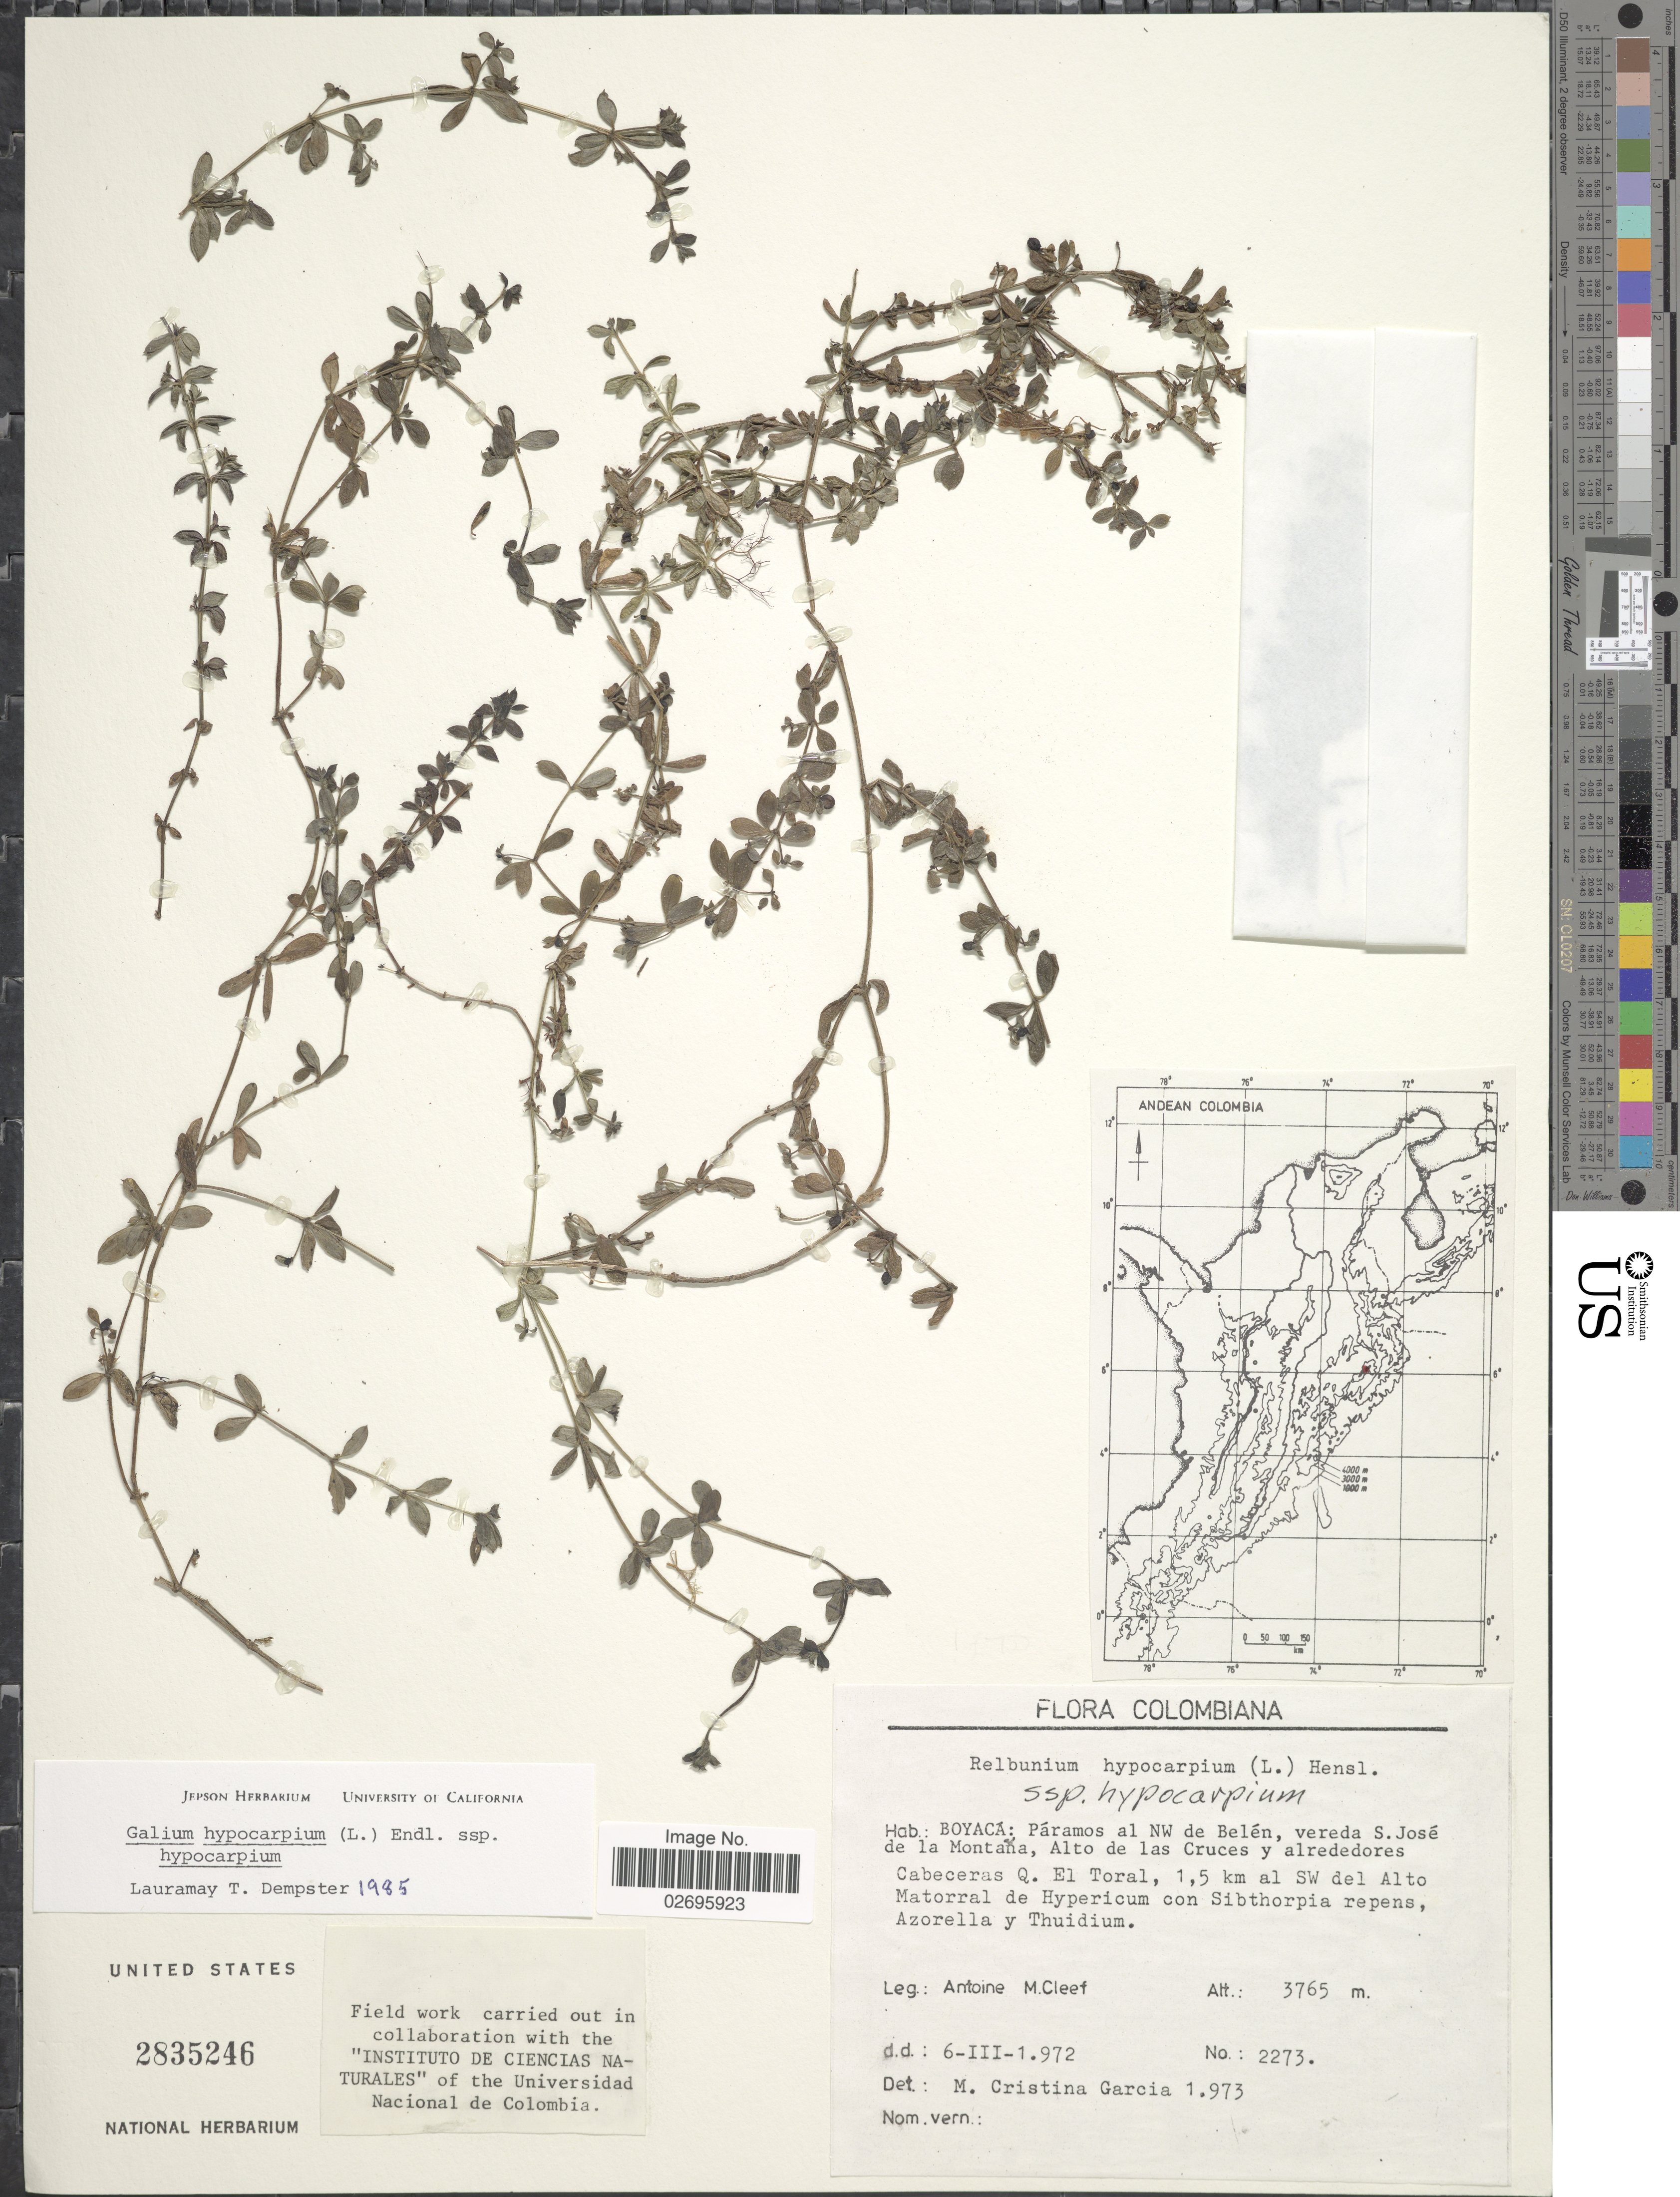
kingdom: Plantae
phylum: Tracheophyta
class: Magnoliopsida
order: Gentianales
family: Rubiaceae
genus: Galium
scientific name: Galium hypocarpium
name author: (L.) Endl. ex Griseb.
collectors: A. M. Cleef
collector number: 2273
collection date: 1972-03-06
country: Colombia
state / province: Boyacá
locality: Páramos al NW de Belén, vereda S, José de la Montaña, Alto de las Cruces y alrededores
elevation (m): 3765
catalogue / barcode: US 2835246